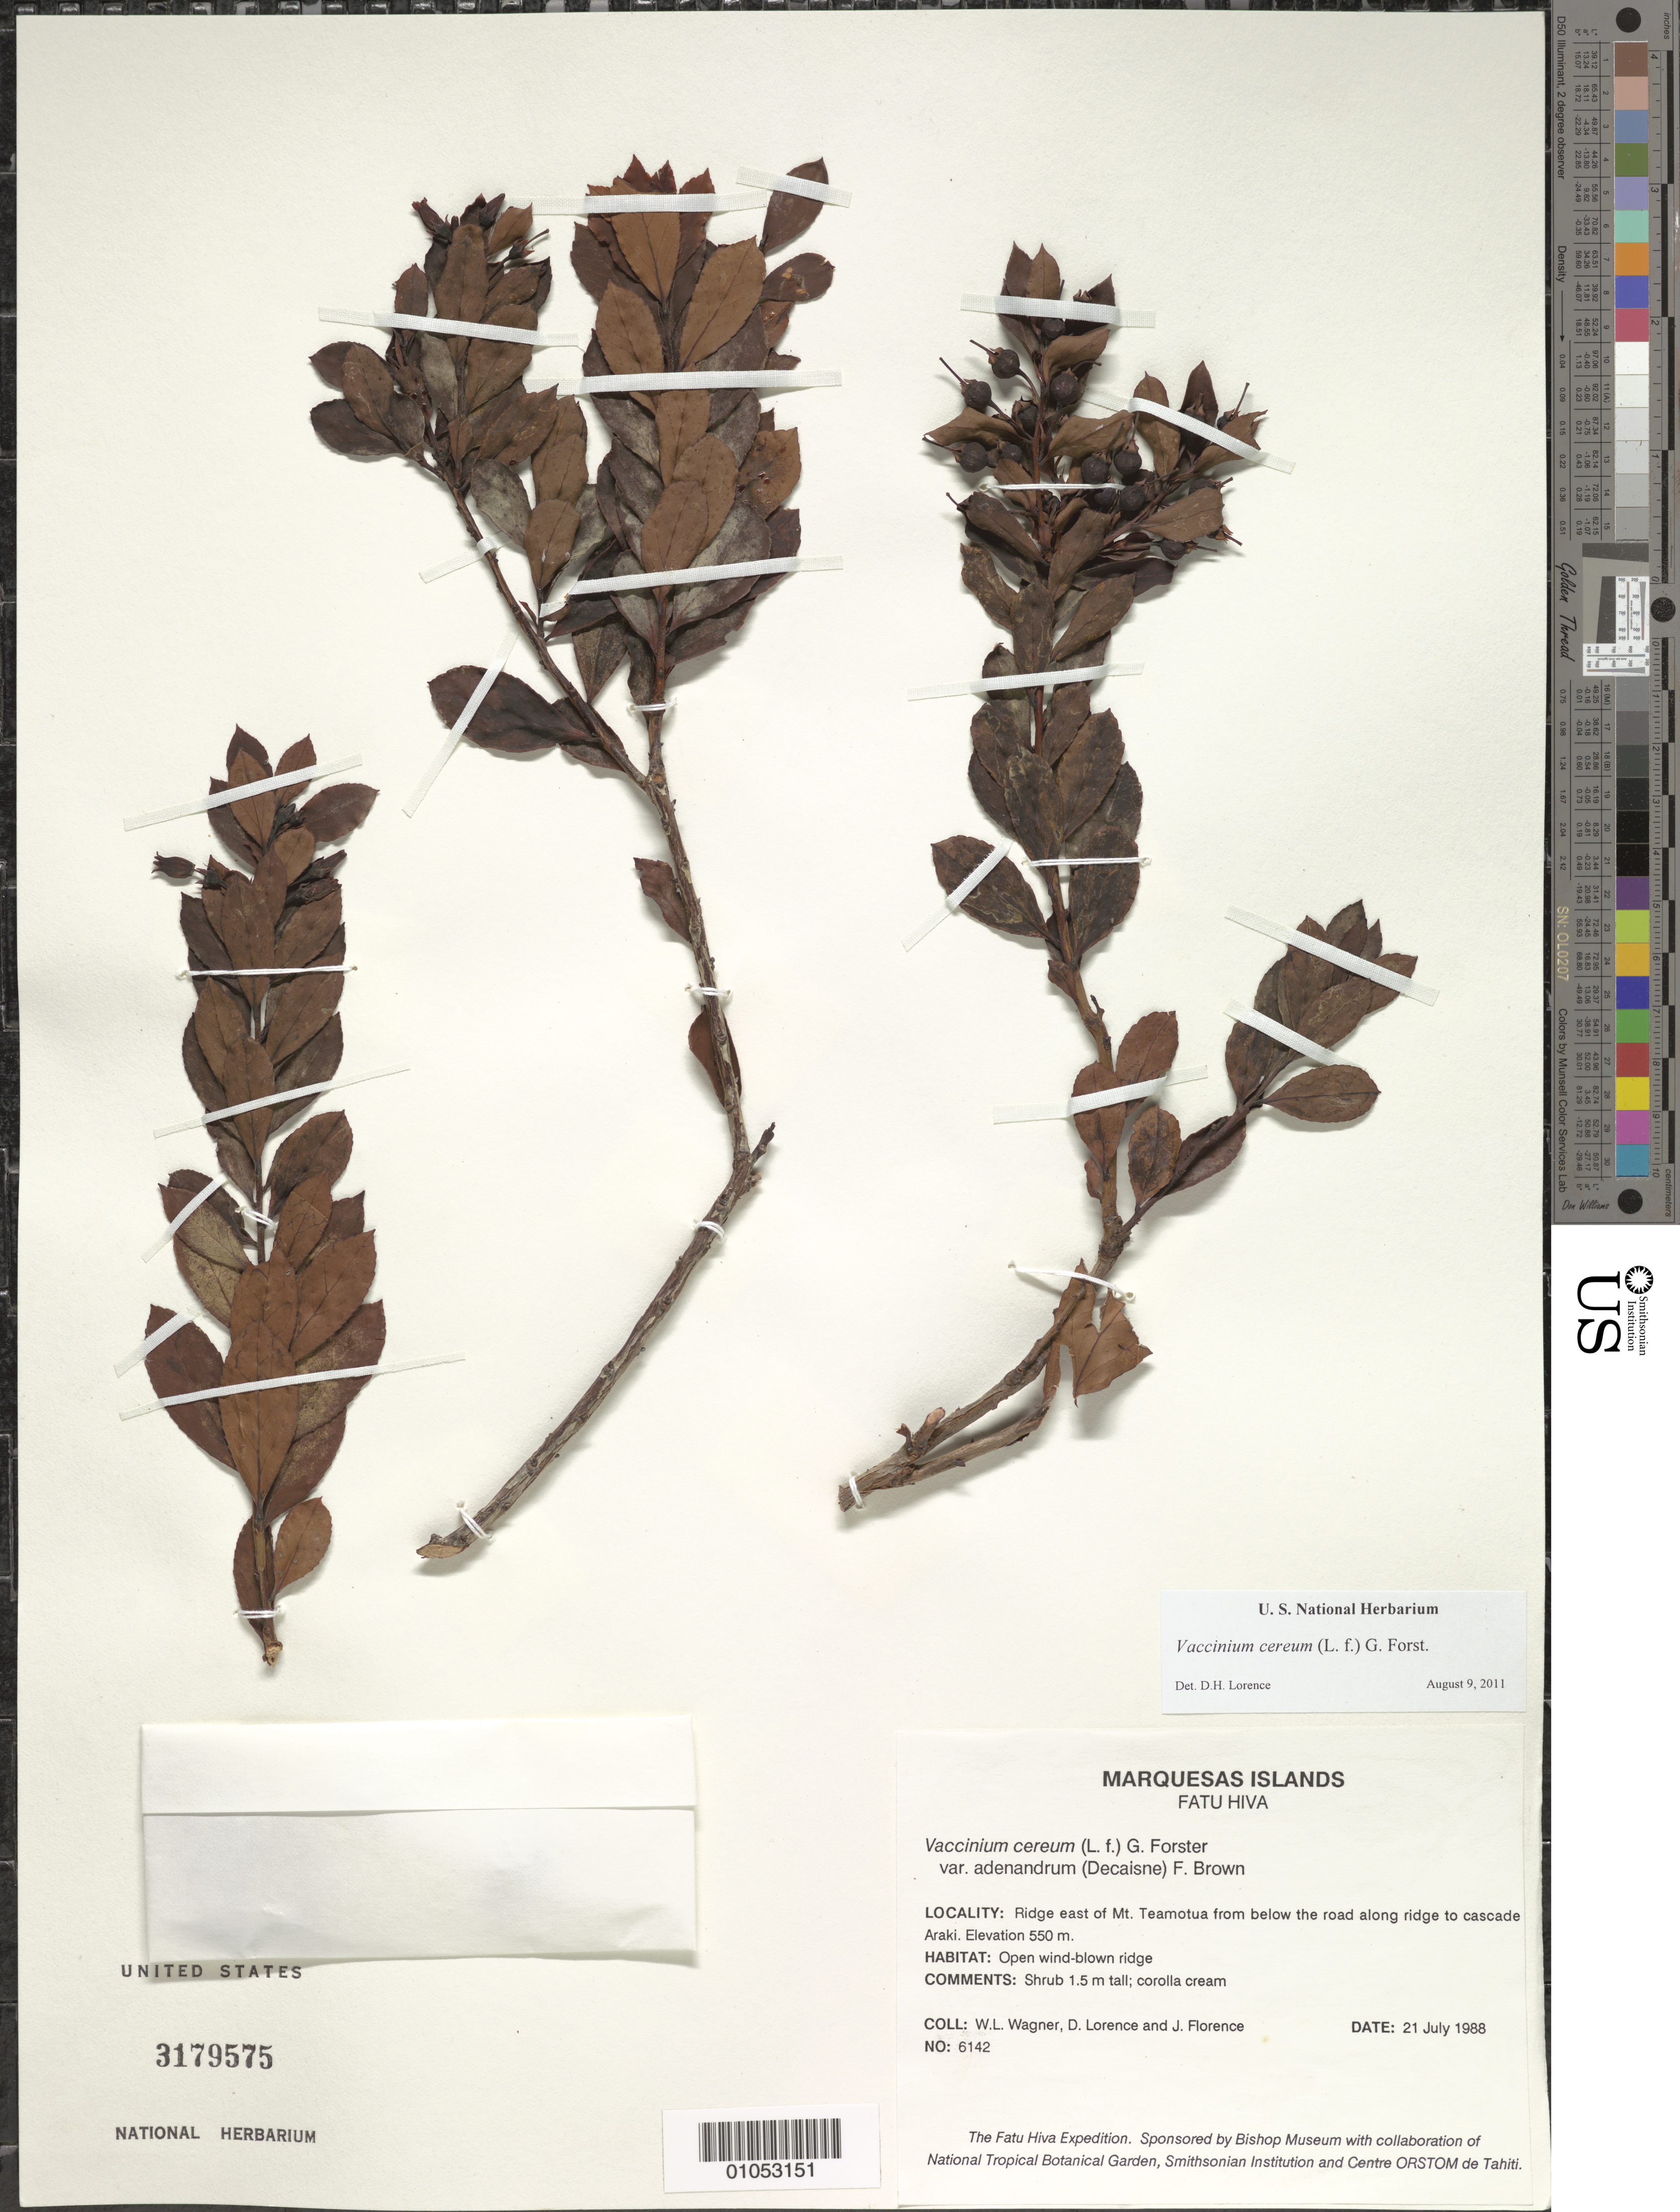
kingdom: Plantae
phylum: Tracheophyta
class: Magnoliopsida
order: Ericales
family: Ericaceae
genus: Vaccinium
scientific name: Vaccinium cereum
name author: (L. f.) G. Forst.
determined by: Lorence, David H., (PTBG), National Tropical Botanical Garden (UNITED STATES)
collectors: W. L. Wagner, D. Lorence & J. Florence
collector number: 6142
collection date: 1988-07-21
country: French Polynesia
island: Fatu Hiva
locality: ridge E of Mt. Teamotua from below the road along ridge to cascade Araki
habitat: Open wind-blown ridge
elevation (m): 550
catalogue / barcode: US 3179575